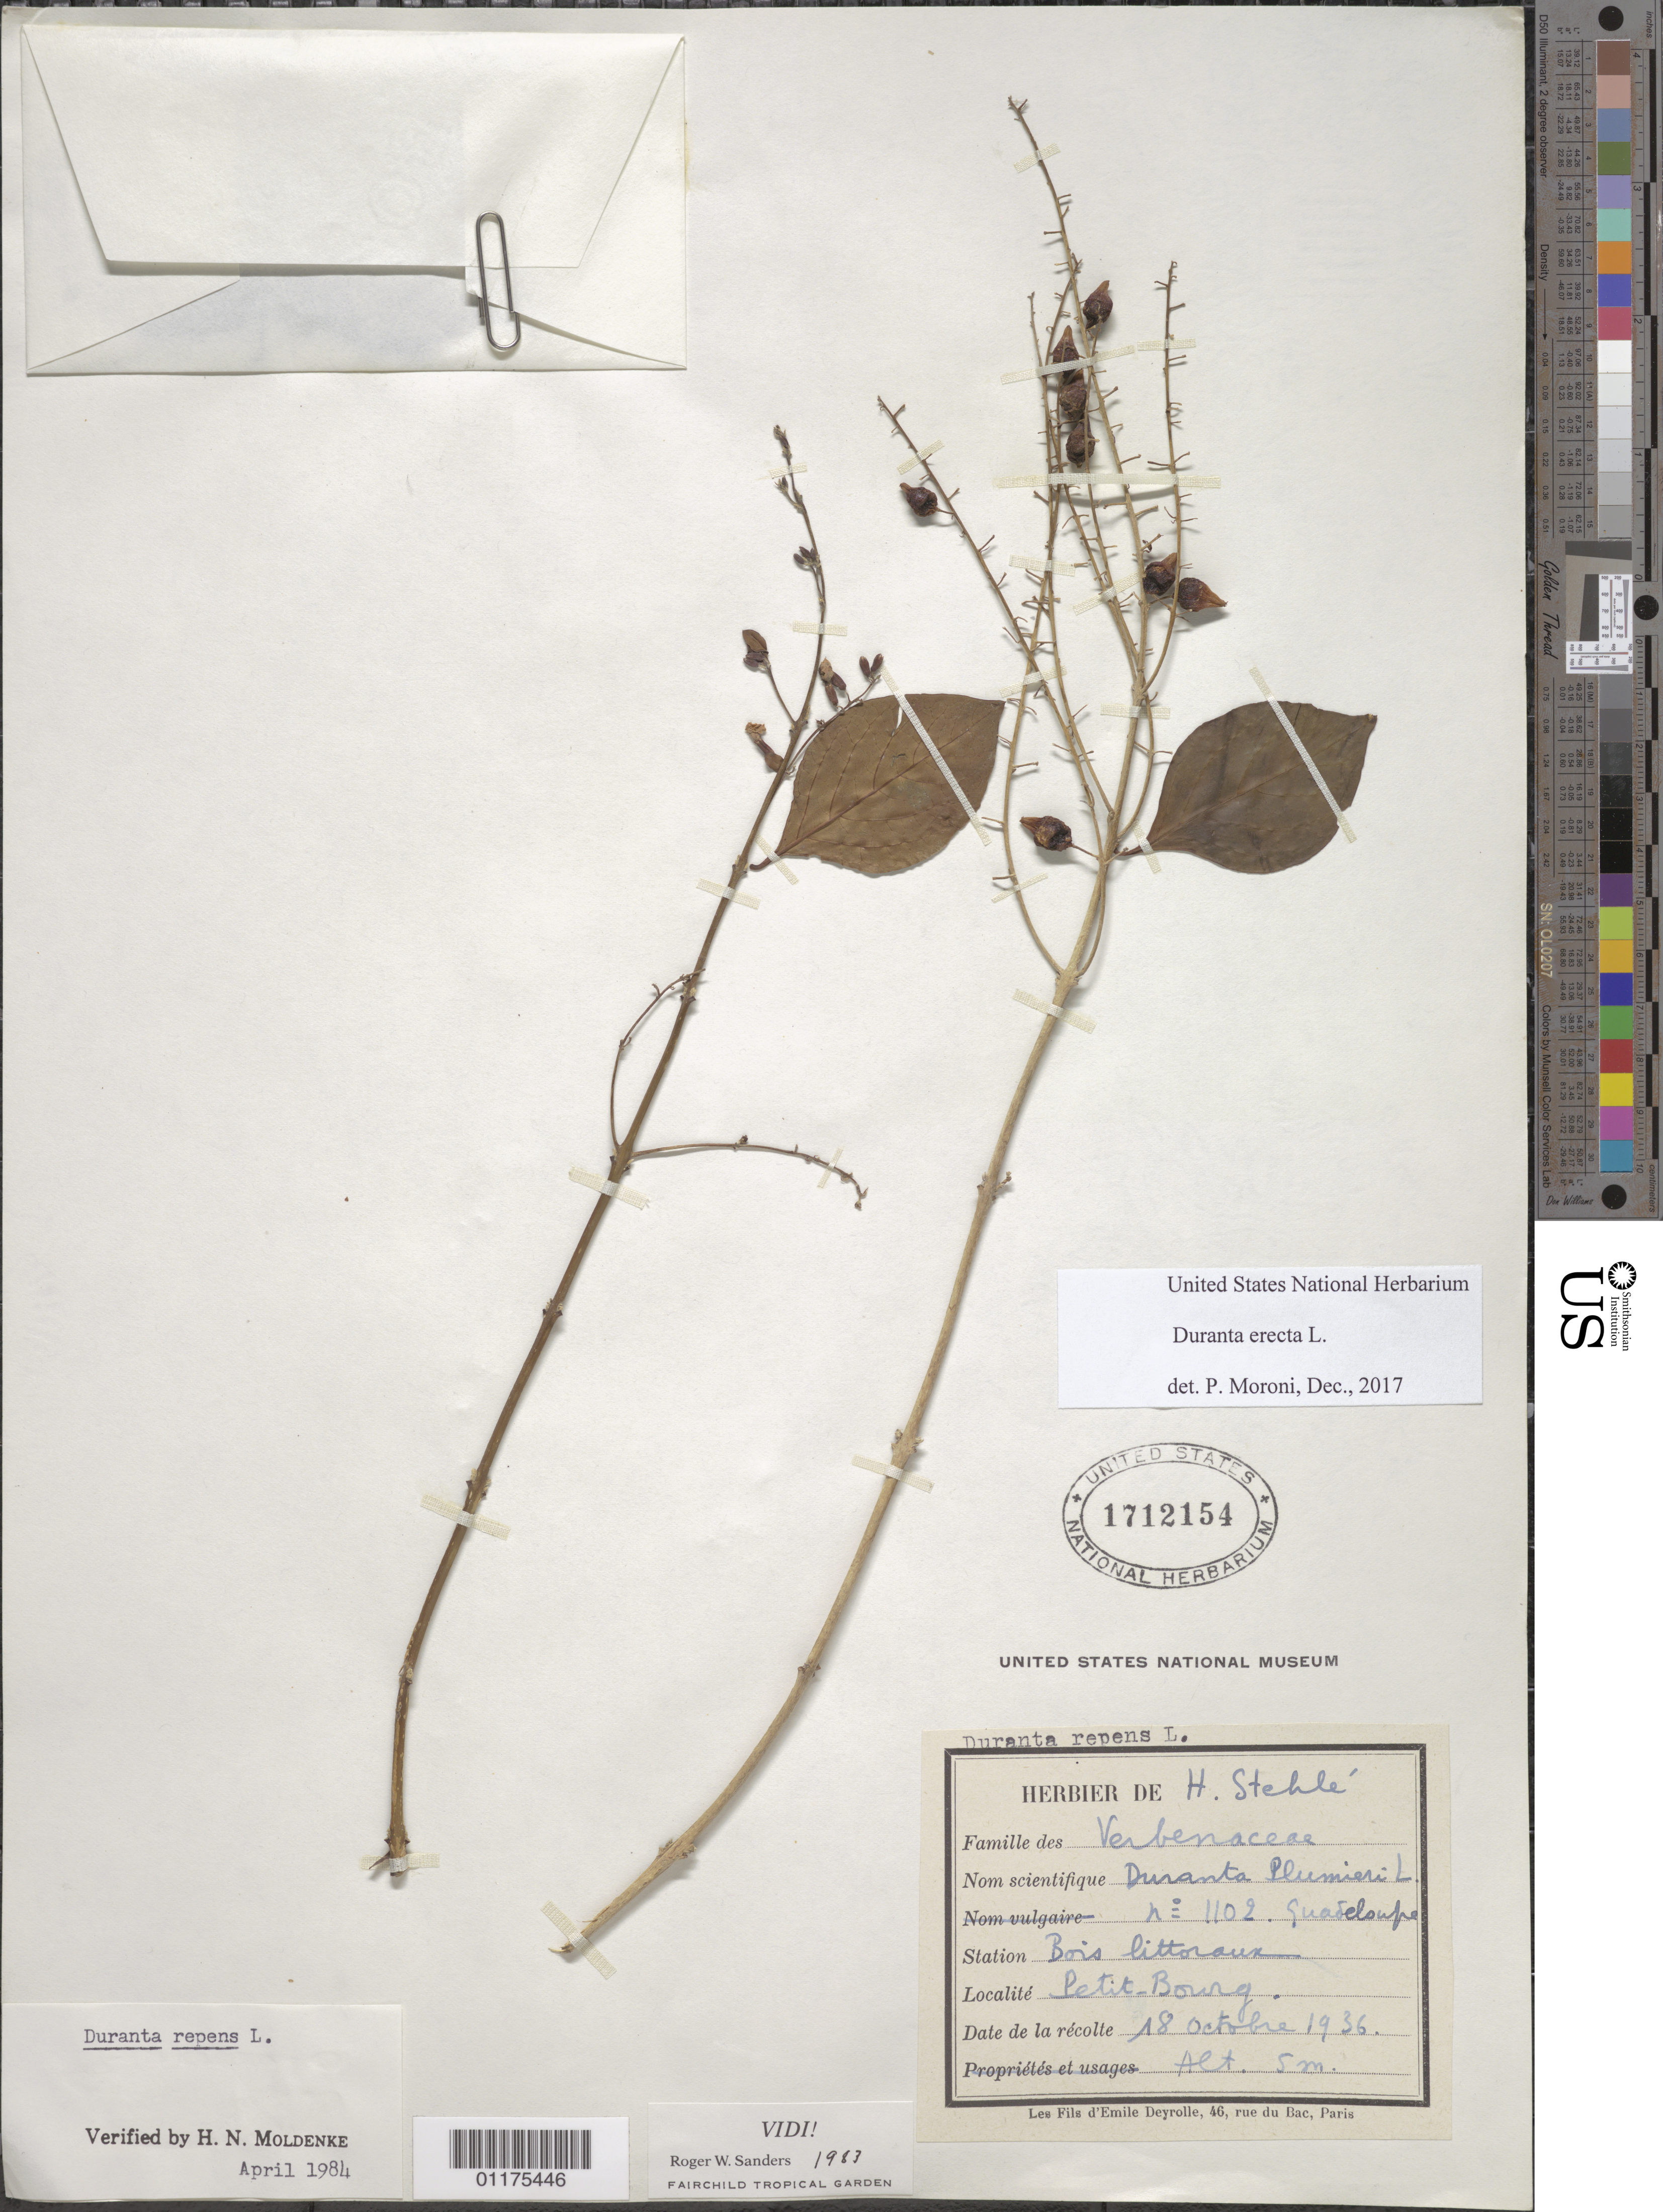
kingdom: Plantae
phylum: Tracheophyta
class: Magnoliopsida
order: Lamiales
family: Verbenaceae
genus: Duranta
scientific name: Duranta repens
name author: L.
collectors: H. Stehlé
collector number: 1102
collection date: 1936-10-18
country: Guadeloupe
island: Basse-Terre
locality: Petit-Bourg, Bois littoraux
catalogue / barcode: US 1712154